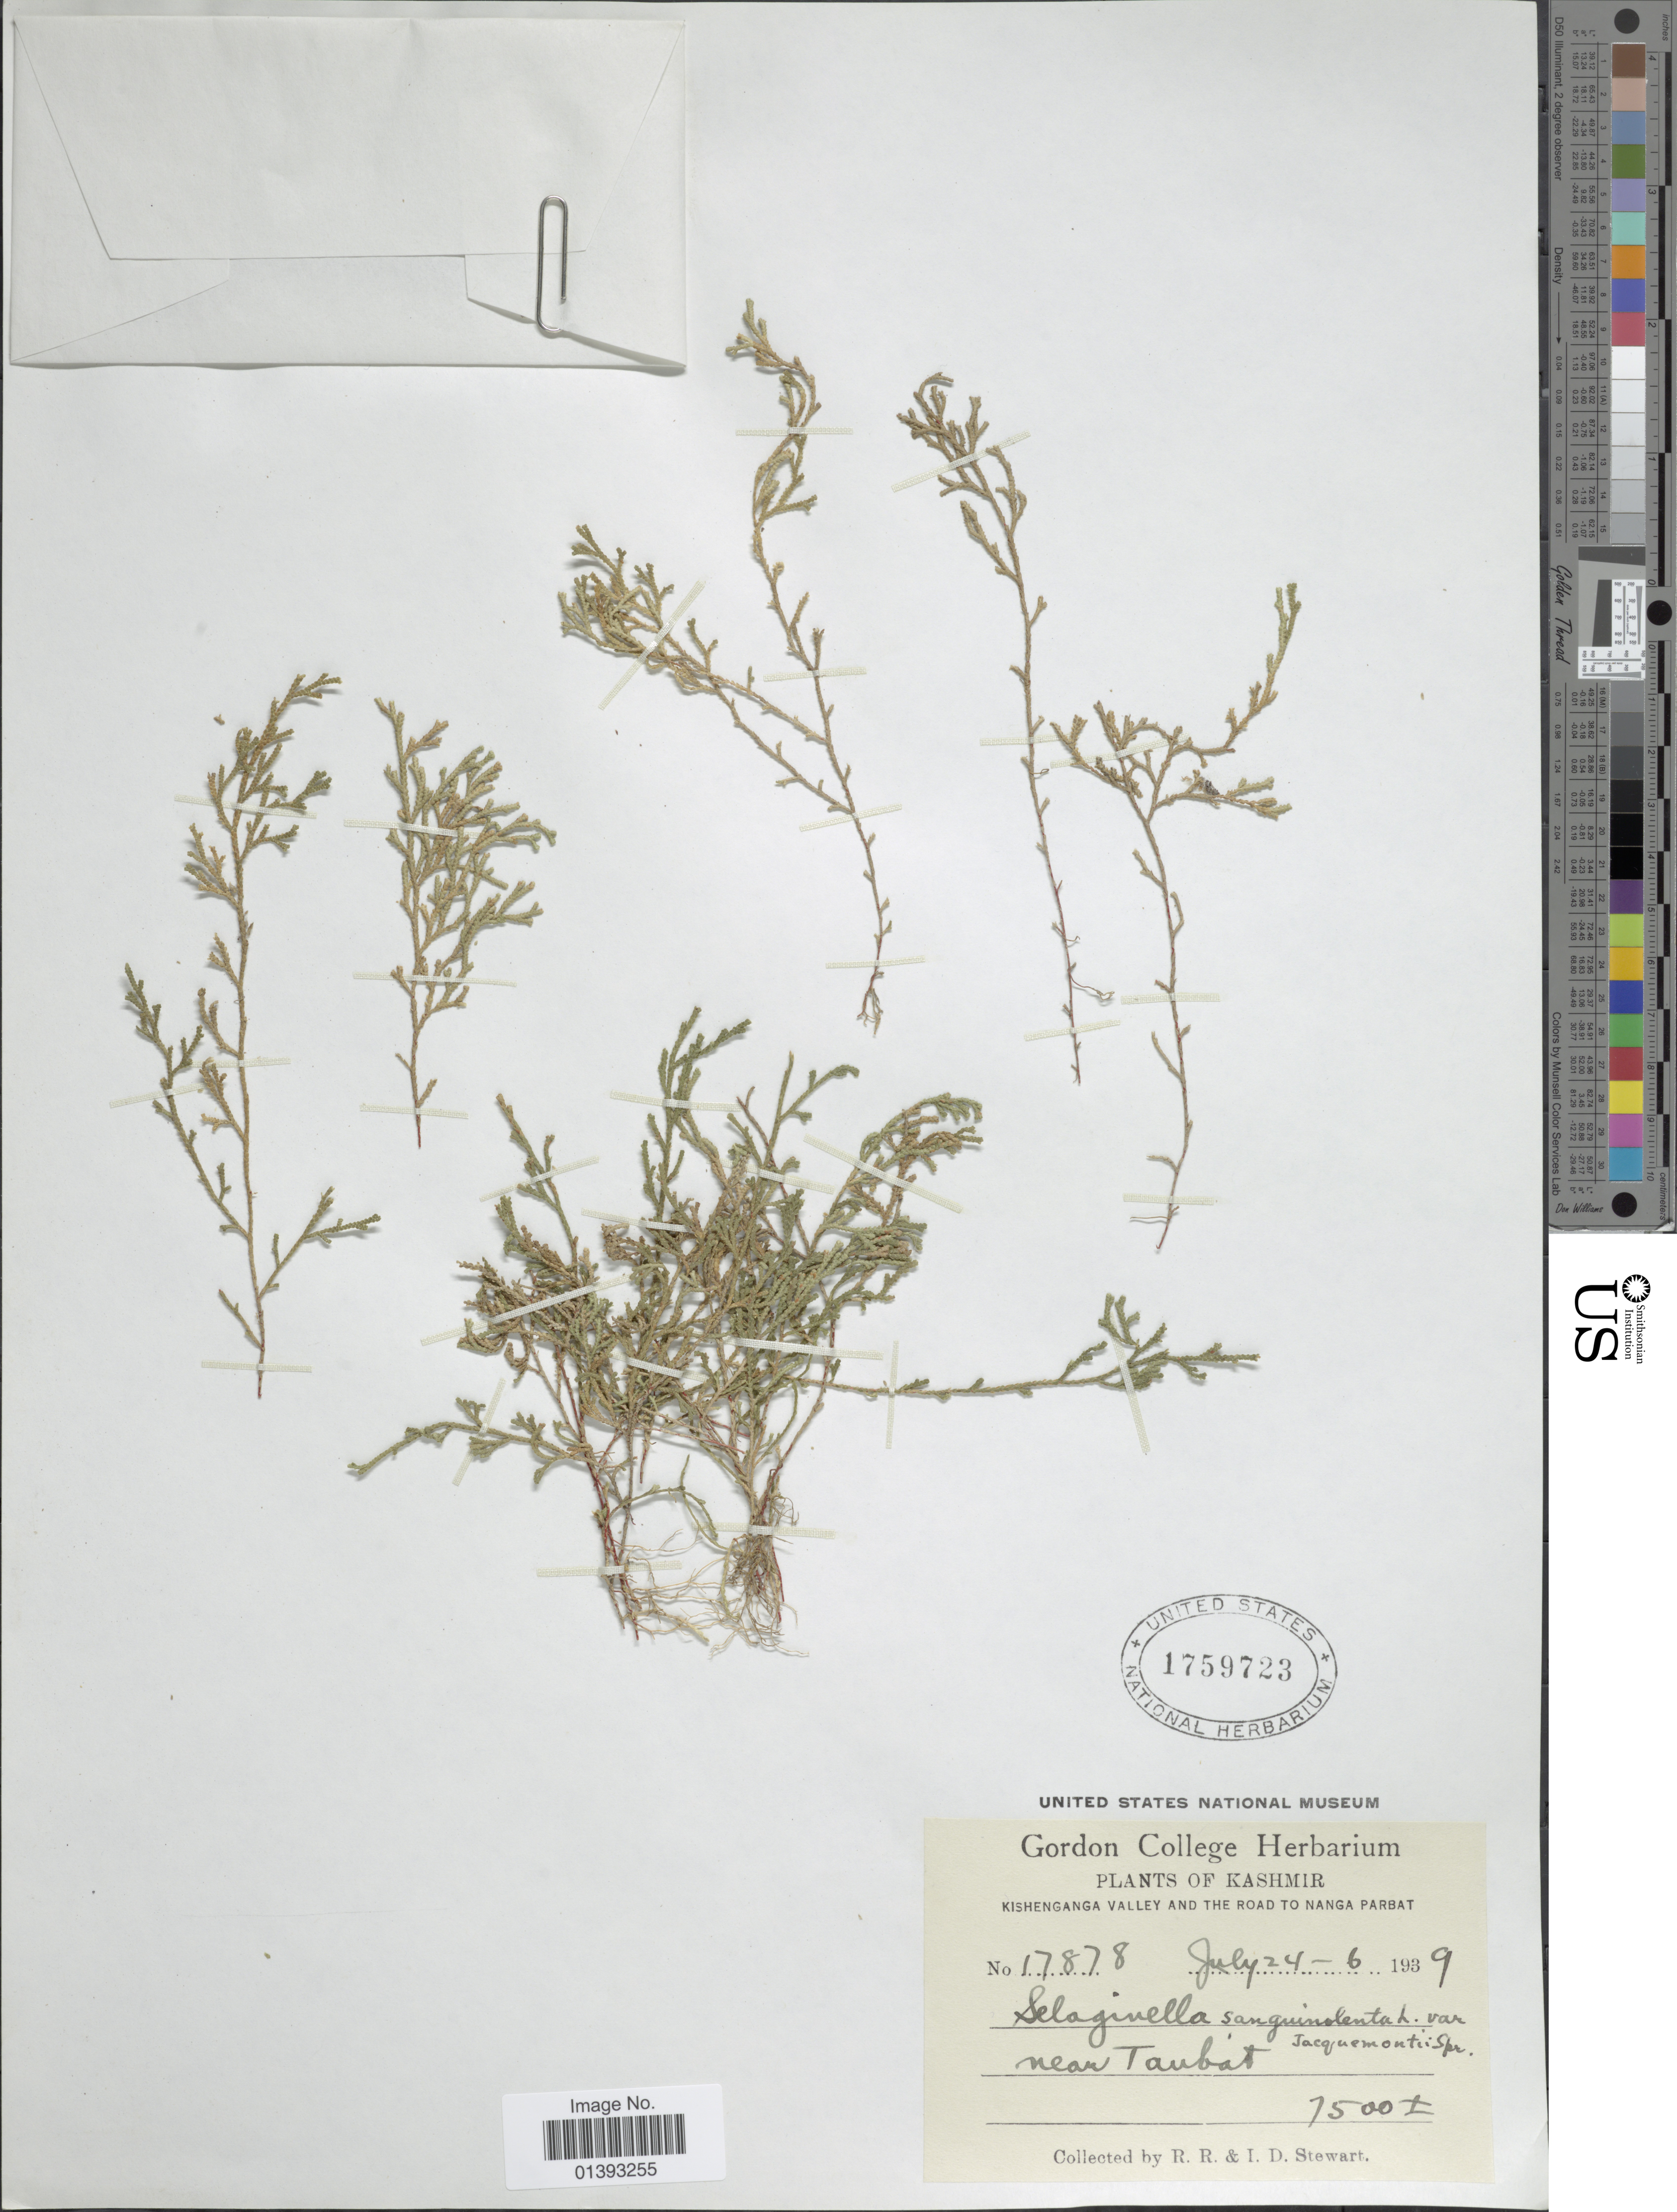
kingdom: Plantae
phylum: Tracheophyta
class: Lycopodiopsida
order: Selaginellales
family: Selaginellaceae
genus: Selaginella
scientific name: Selaginella sanguinolenta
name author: (L.) Spring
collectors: R. R. Stewart & I. Stewart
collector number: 17878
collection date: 1939-07-06/1939-07-24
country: India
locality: Kashmir, Kishenganga valley and the road to nanga parbat, near Taubat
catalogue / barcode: US 1759723